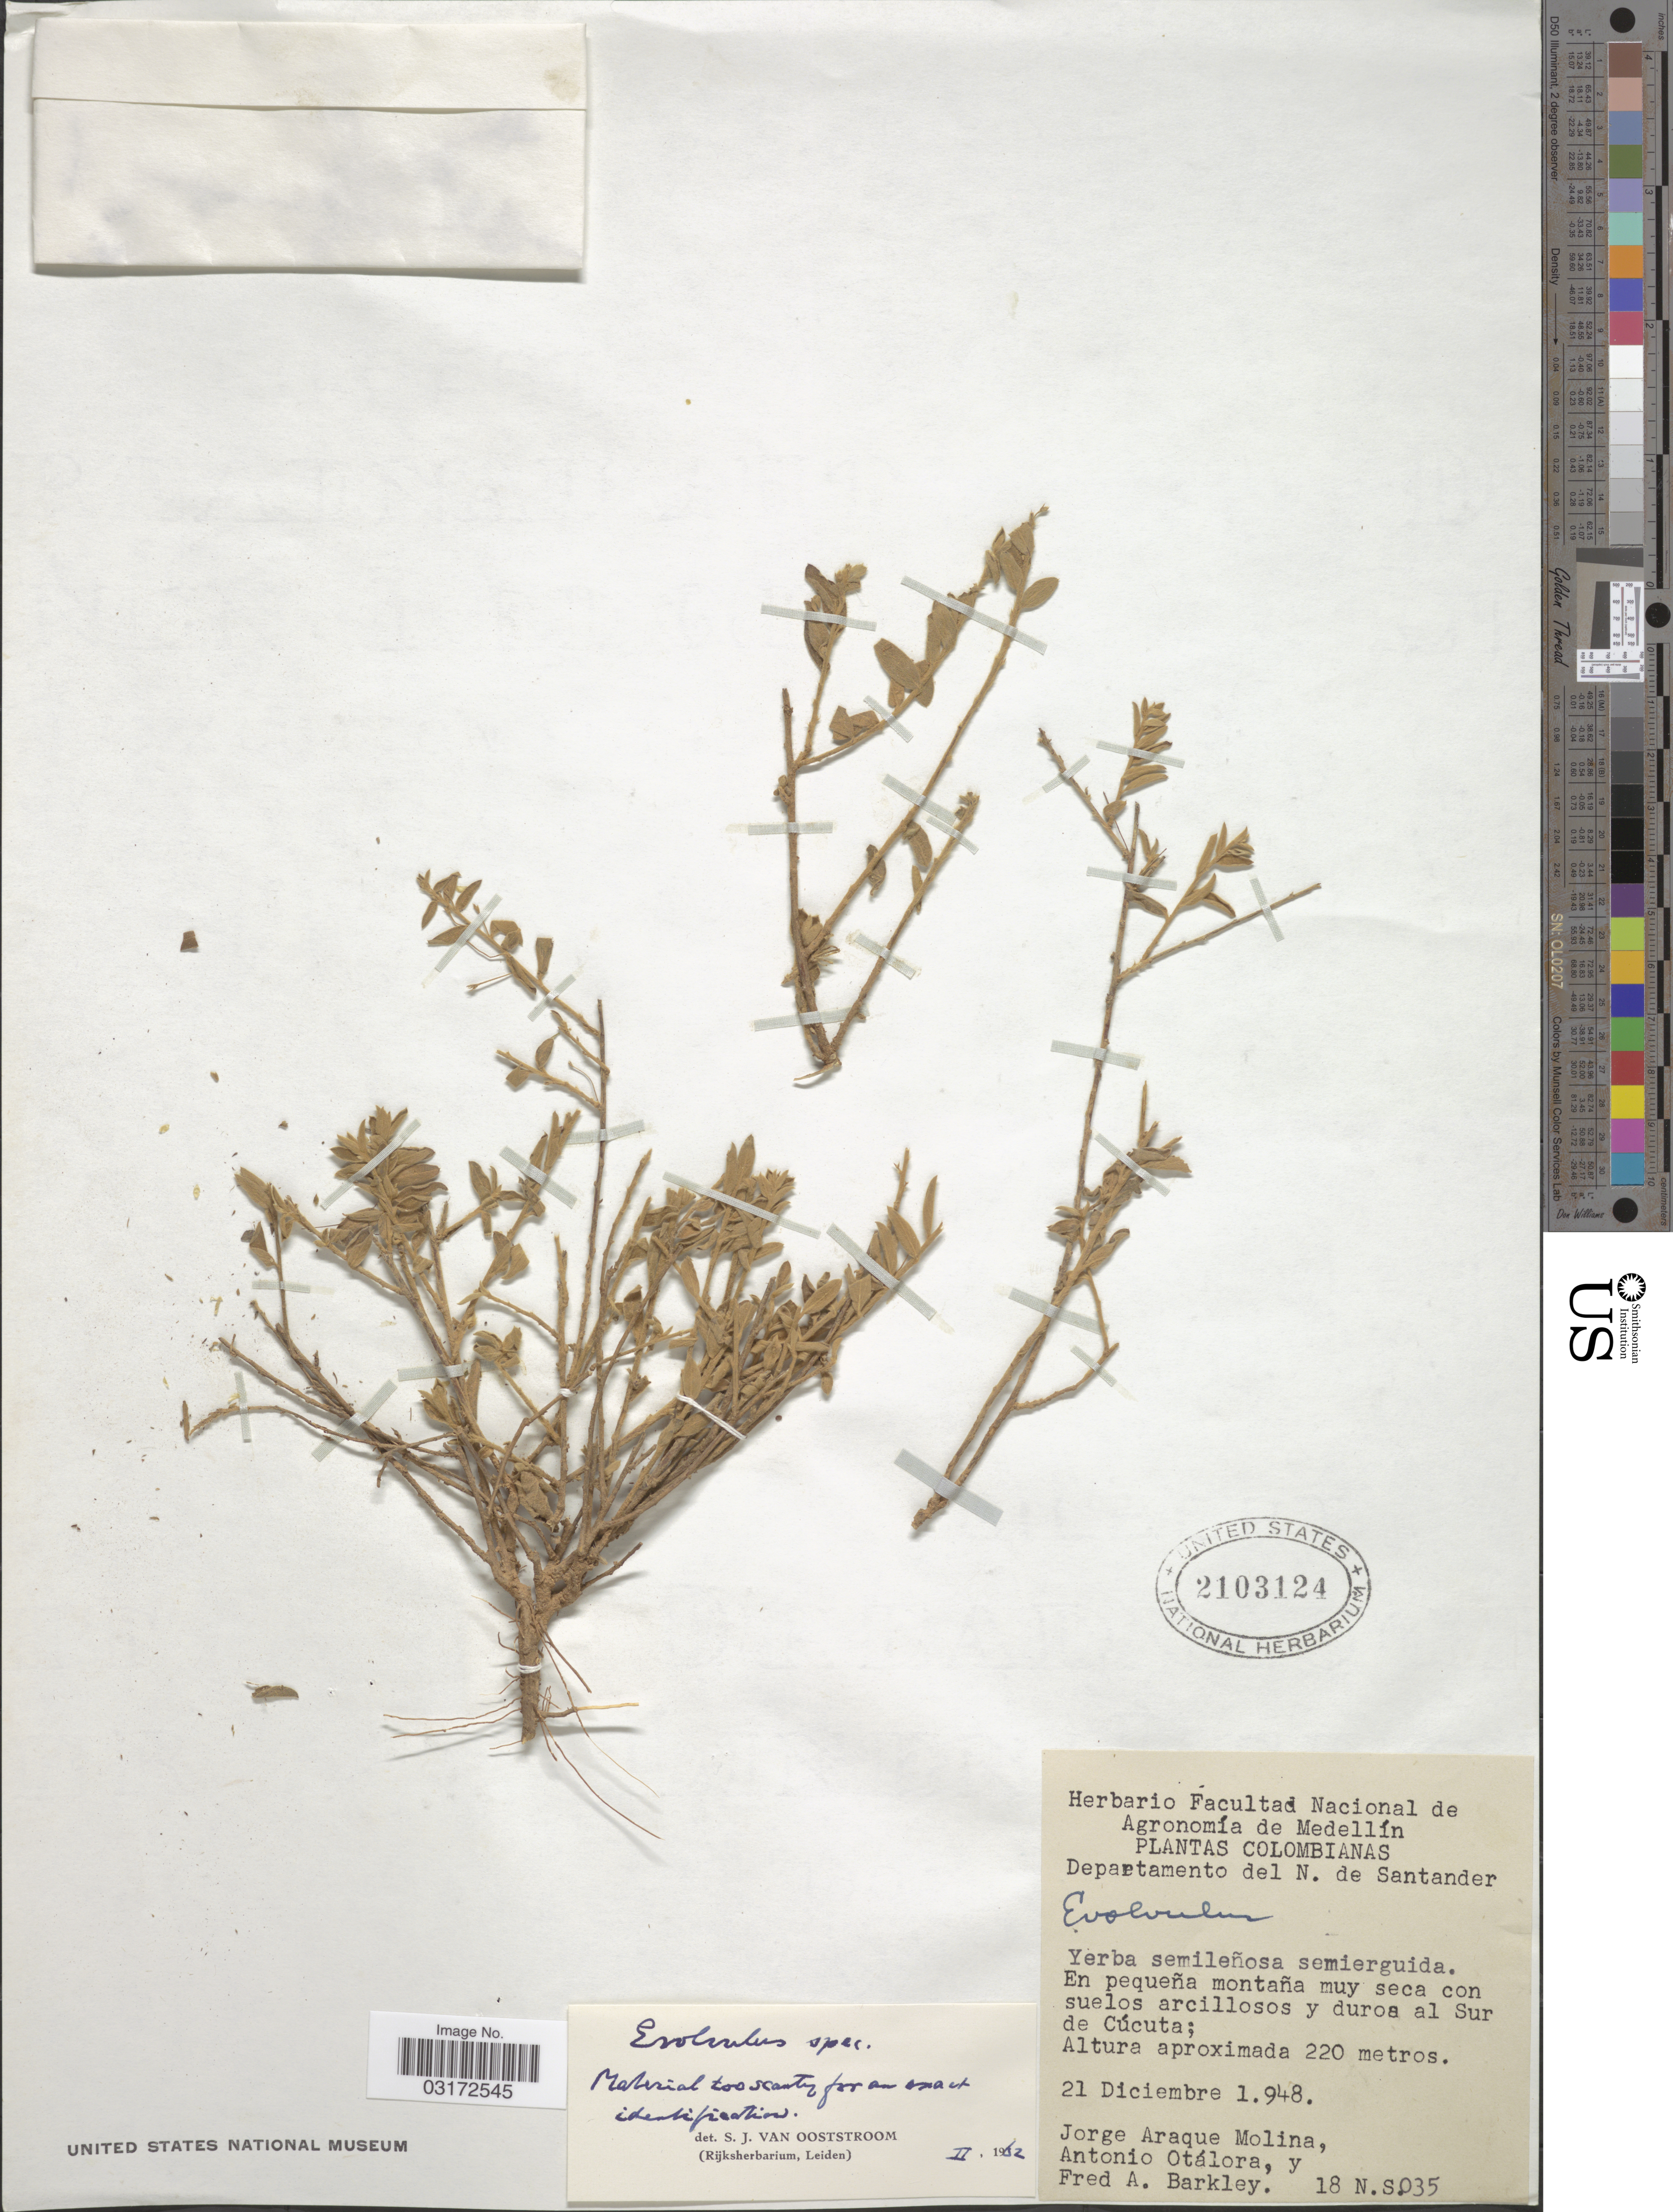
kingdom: Plantae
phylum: Tracheophyta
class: Magnoliopsida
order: Solanales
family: Convolvulaceae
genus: Evolvulus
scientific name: Evolvulus sp.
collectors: J. Araque Molina, A. Otálora & F. A. Barkley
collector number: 18 N. S.035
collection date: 1948-12-21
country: Colombia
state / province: Norte de Santander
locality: Departamento del N. de Santander. En pequeña montaña muy seca con suelos arcillosos y duroa al Sur de Cúcuta.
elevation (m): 220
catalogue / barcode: US 2103124